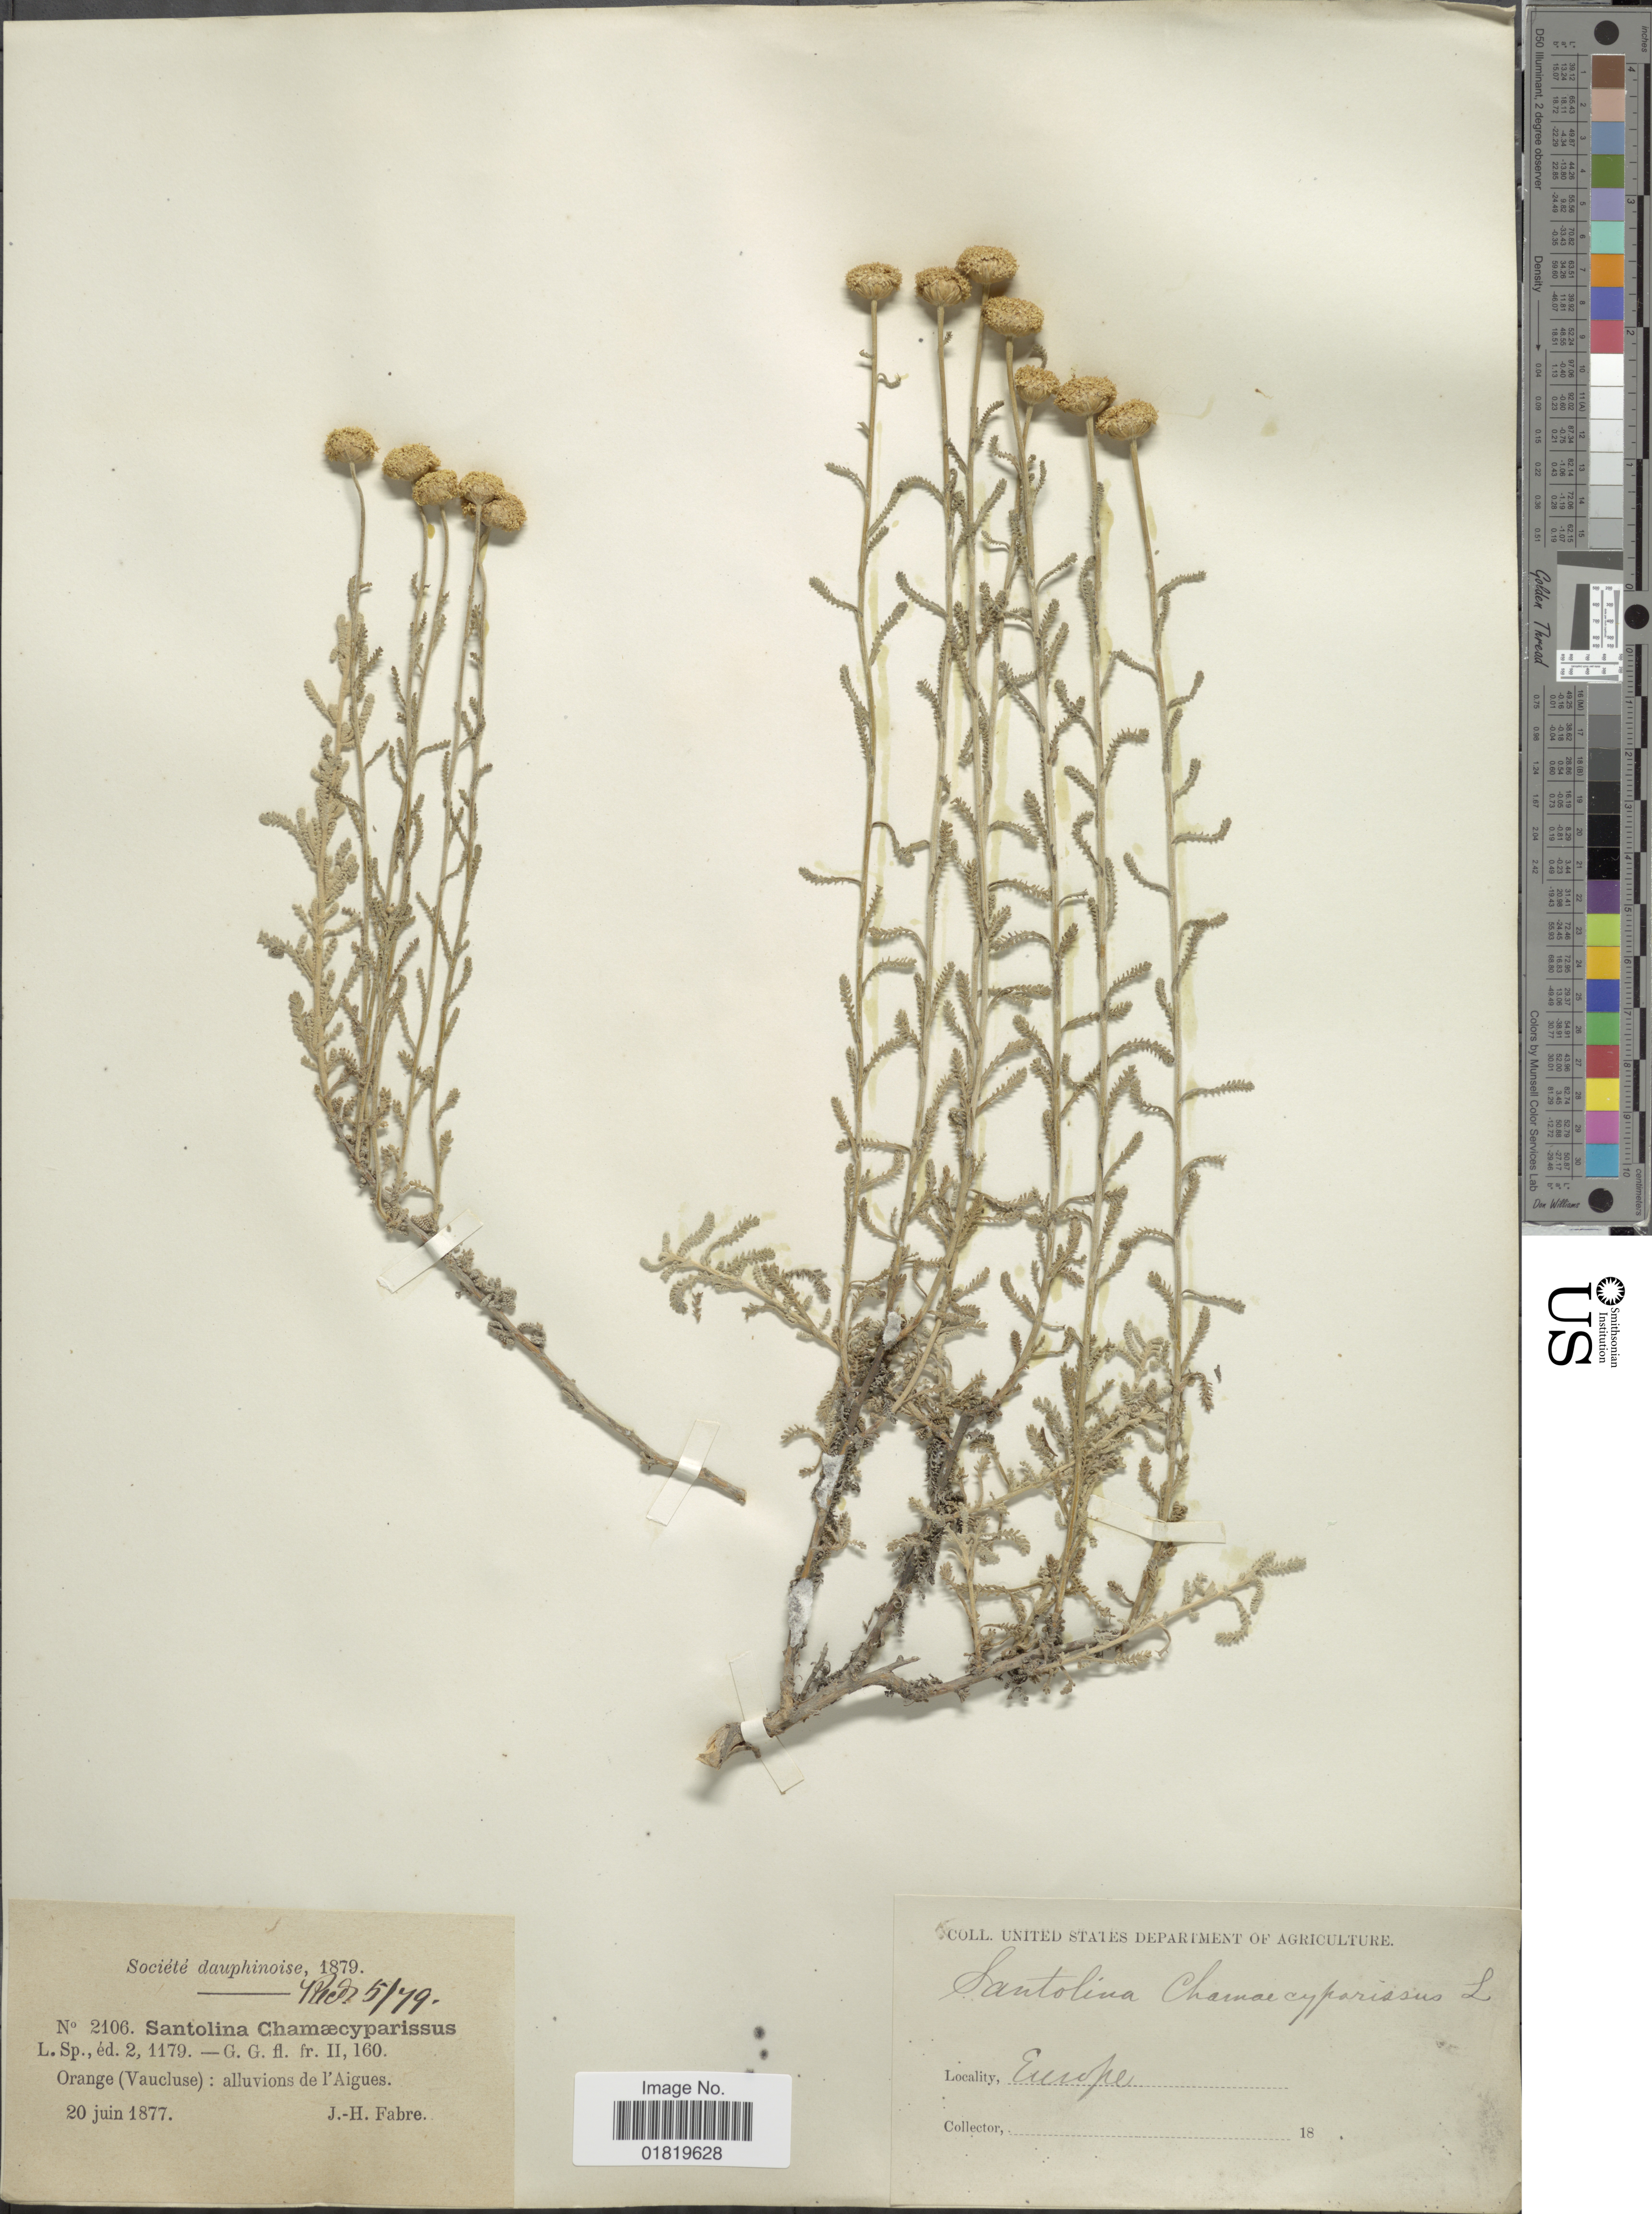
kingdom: Plantae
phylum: Tracheophyta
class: Magnoliopsida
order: Asterales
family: Asteraceae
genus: Santolina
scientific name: Santolina chamaecyparissus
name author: L.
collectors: J. Fabre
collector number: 2106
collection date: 1877-06-20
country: France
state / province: Provence-Alpes-Côte d'Azur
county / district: Vaucluse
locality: Orange (Vaucluse): alluvions de I'Aigues